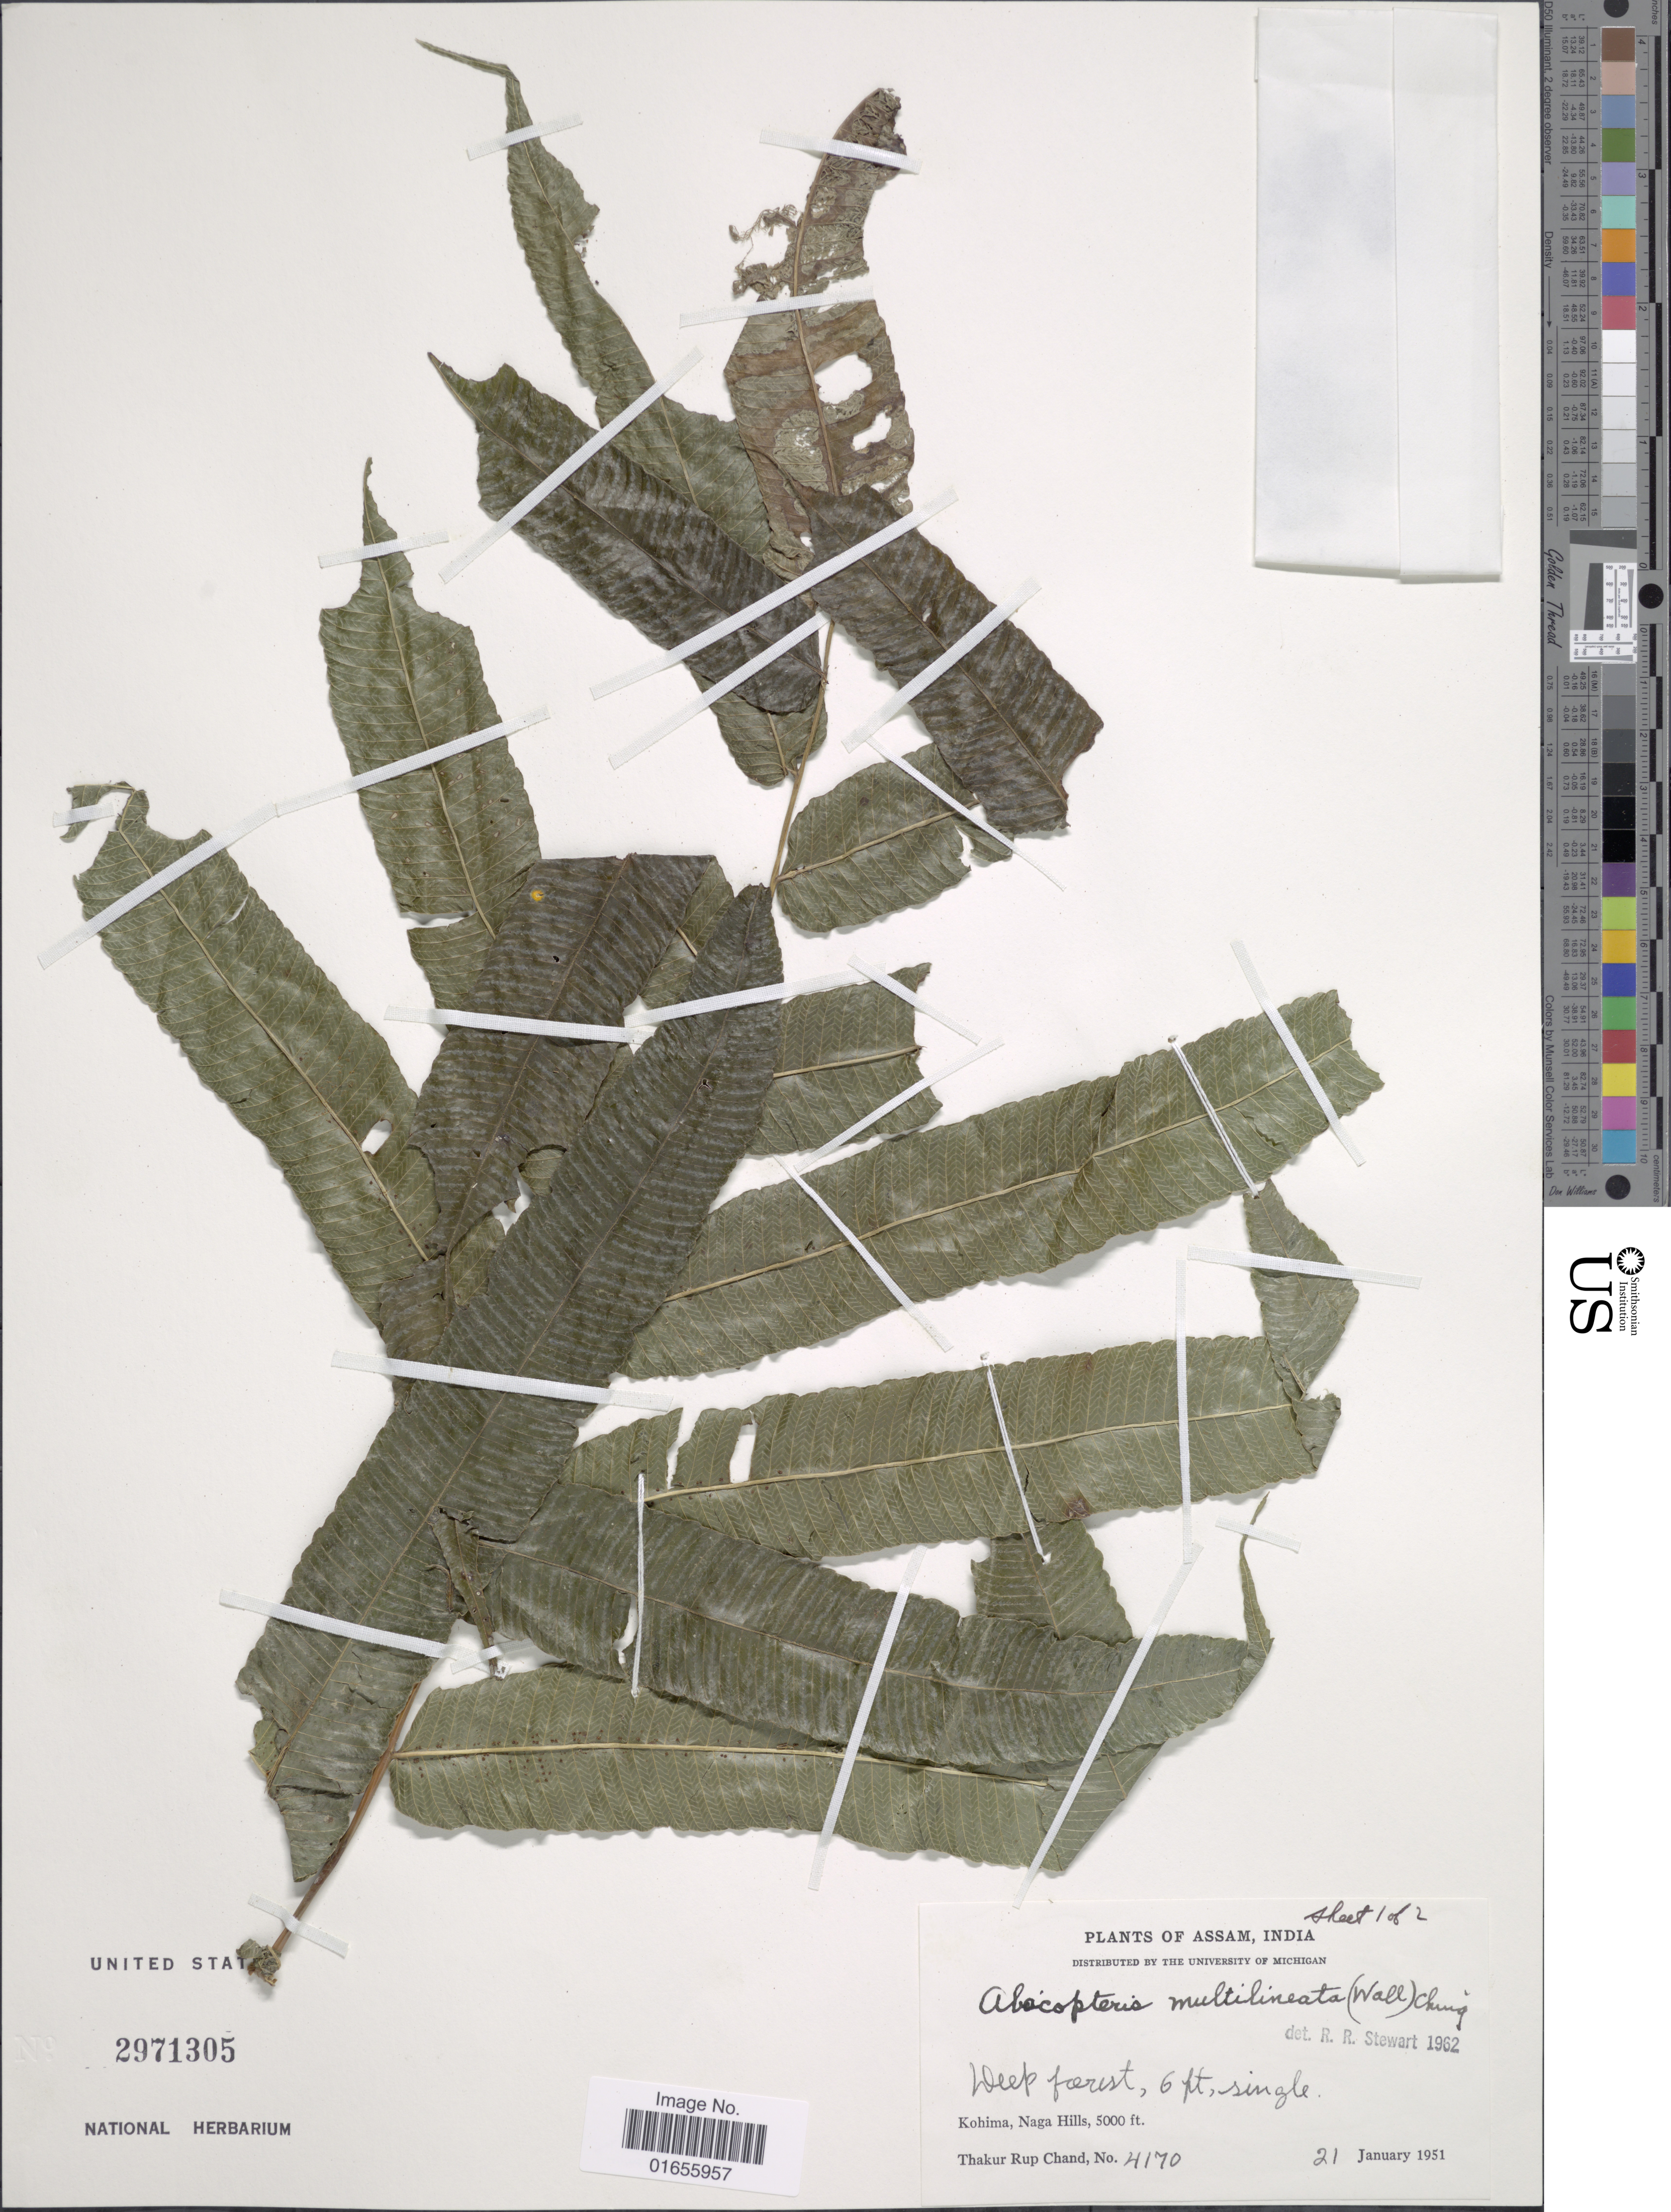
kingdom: Plantae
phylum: Tracheophyta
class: Polypodiopsida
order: Polypodiales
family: Thelypteridaceae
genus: Pronephrium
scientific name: Pronephrium nudatum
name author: (Roxb.) Holttum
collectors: T. R. Chand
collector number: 4170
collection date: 1951-01-21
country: India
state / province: Nagaland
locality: Kohima, Naga Hills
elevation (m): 1524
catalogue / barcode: US 2971305